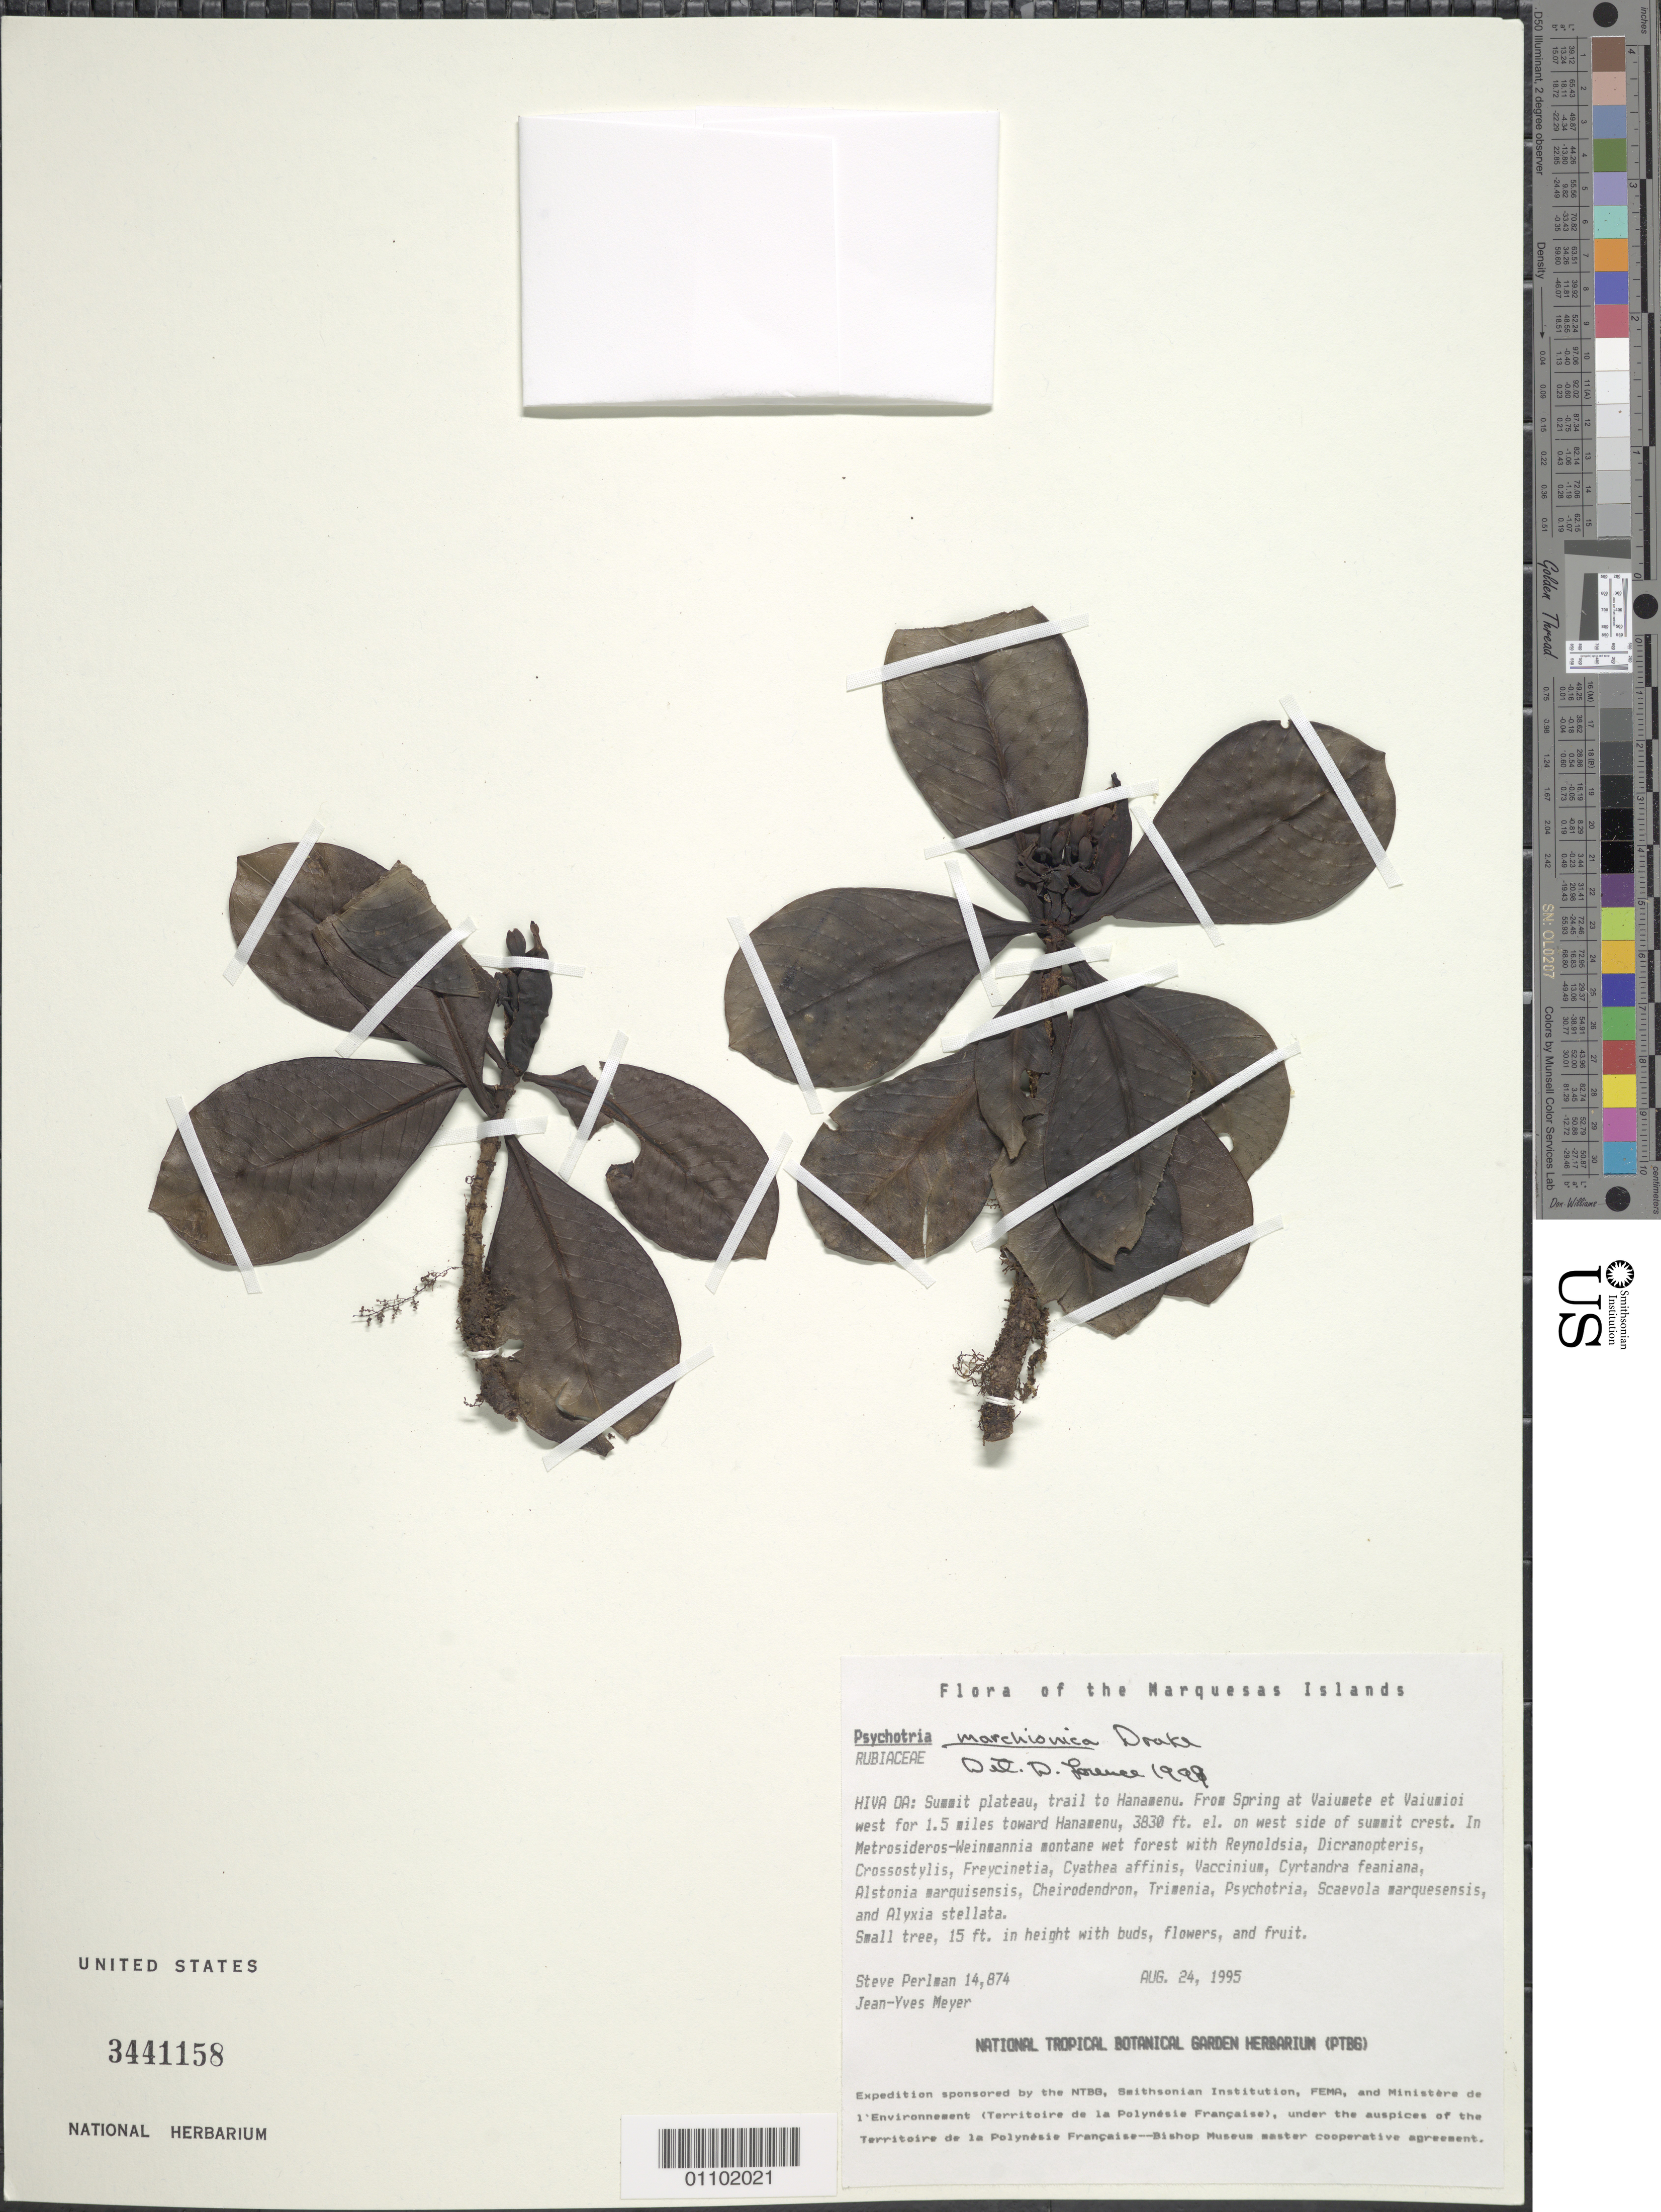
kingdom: Plantae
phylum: Tracheophyta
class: Magnoliopsida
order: Gentianales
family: Rubiaceae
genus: Psychotria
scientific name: Psychotria marchionica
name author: Drake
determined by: Lorence, David H., (PTBG), National Tropical Botanical Garden (UNITED STATES)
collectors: S. P. Perlman & J.-Y. Meyer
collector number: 14874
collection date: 1995-08-24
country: French Polynesia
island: Hiva Oa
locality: Summit plateau, trail to Hanamenu, from Spring at Vaiumete et Vaiumioi W for 1.5 miles toward Hanamenu, on W side of summit crest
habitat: In Metrosideros - Weinmannia montane wet forest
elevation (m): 1167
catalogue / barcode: US 3441158